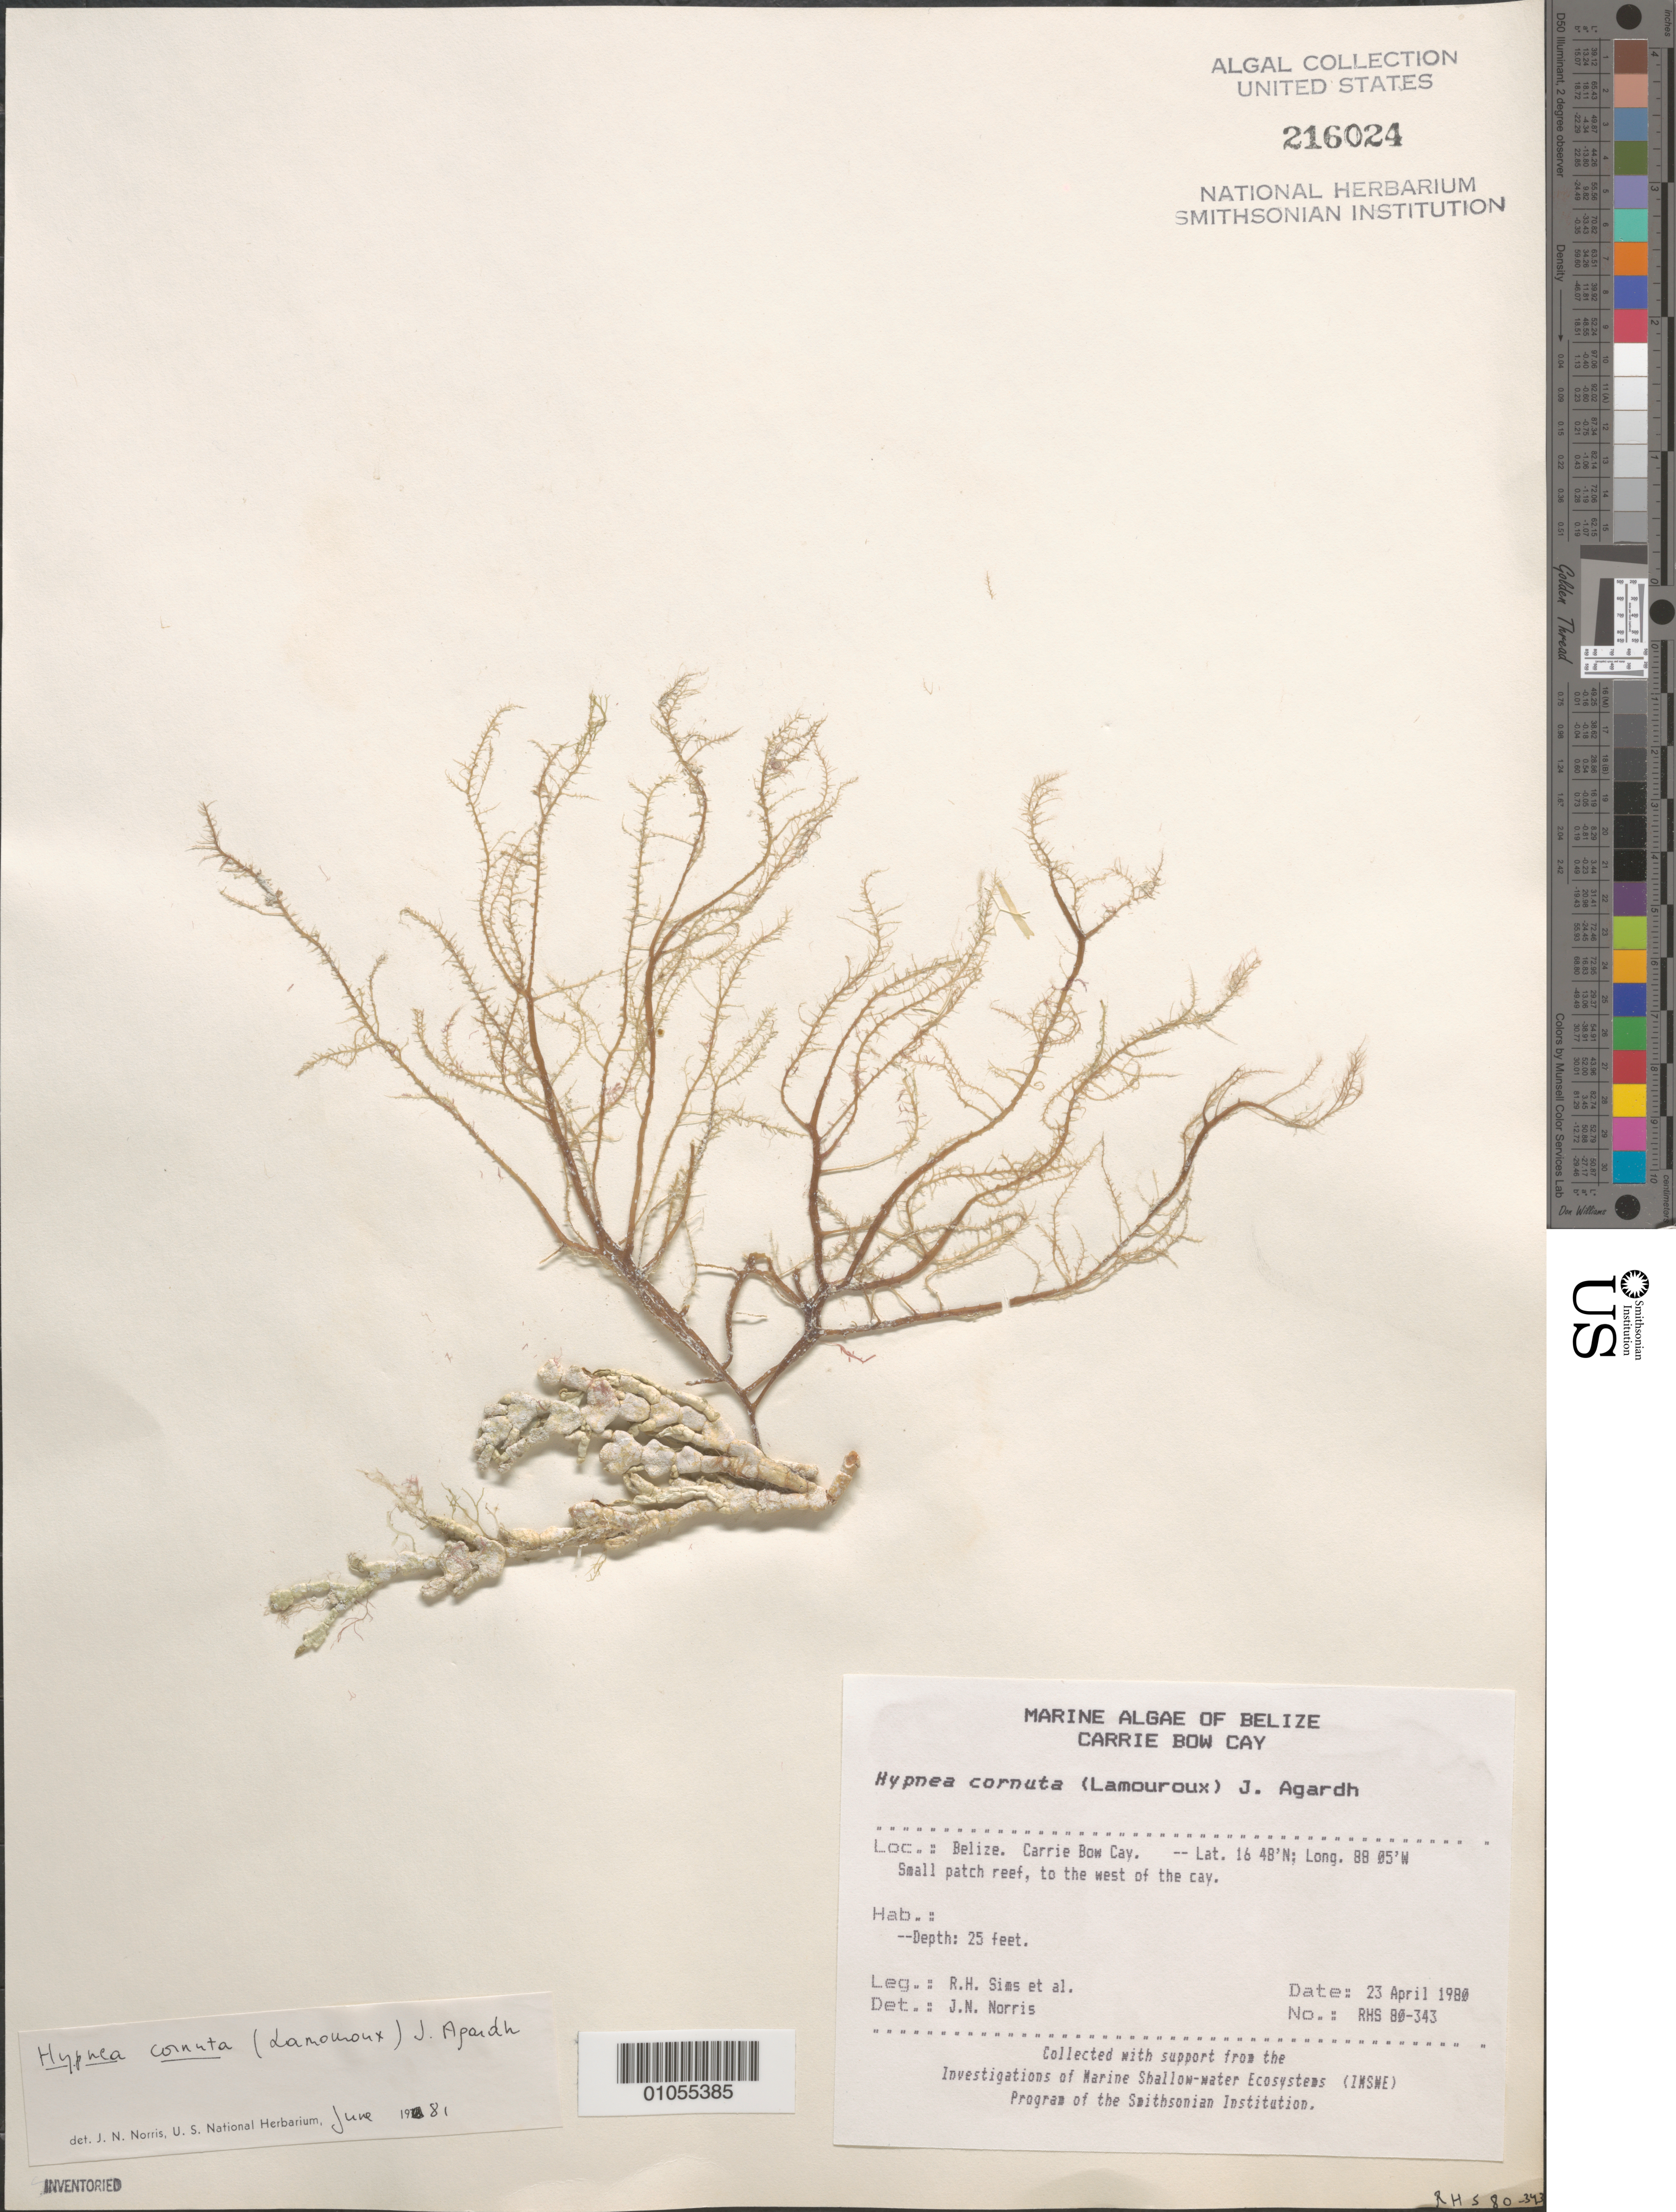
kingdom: Plantae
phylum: Rhodophyta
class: Florideophyceae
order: Gigartinales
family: Cystocloniaceae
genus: Hypnea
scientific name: Hypnea cornuta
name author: (Kütz.) J. Agardh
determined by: Norris, James N.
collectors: R. H. Sims & et al.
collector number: RHS 80-343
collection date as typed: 23 Apr 1980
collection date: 1980-04-23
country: Belize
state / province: Stann Creek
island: Carrie Bow Cay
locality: West of Carrie Bow Cay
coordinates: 16 48'N, 88 05'W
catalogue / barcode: US 216024